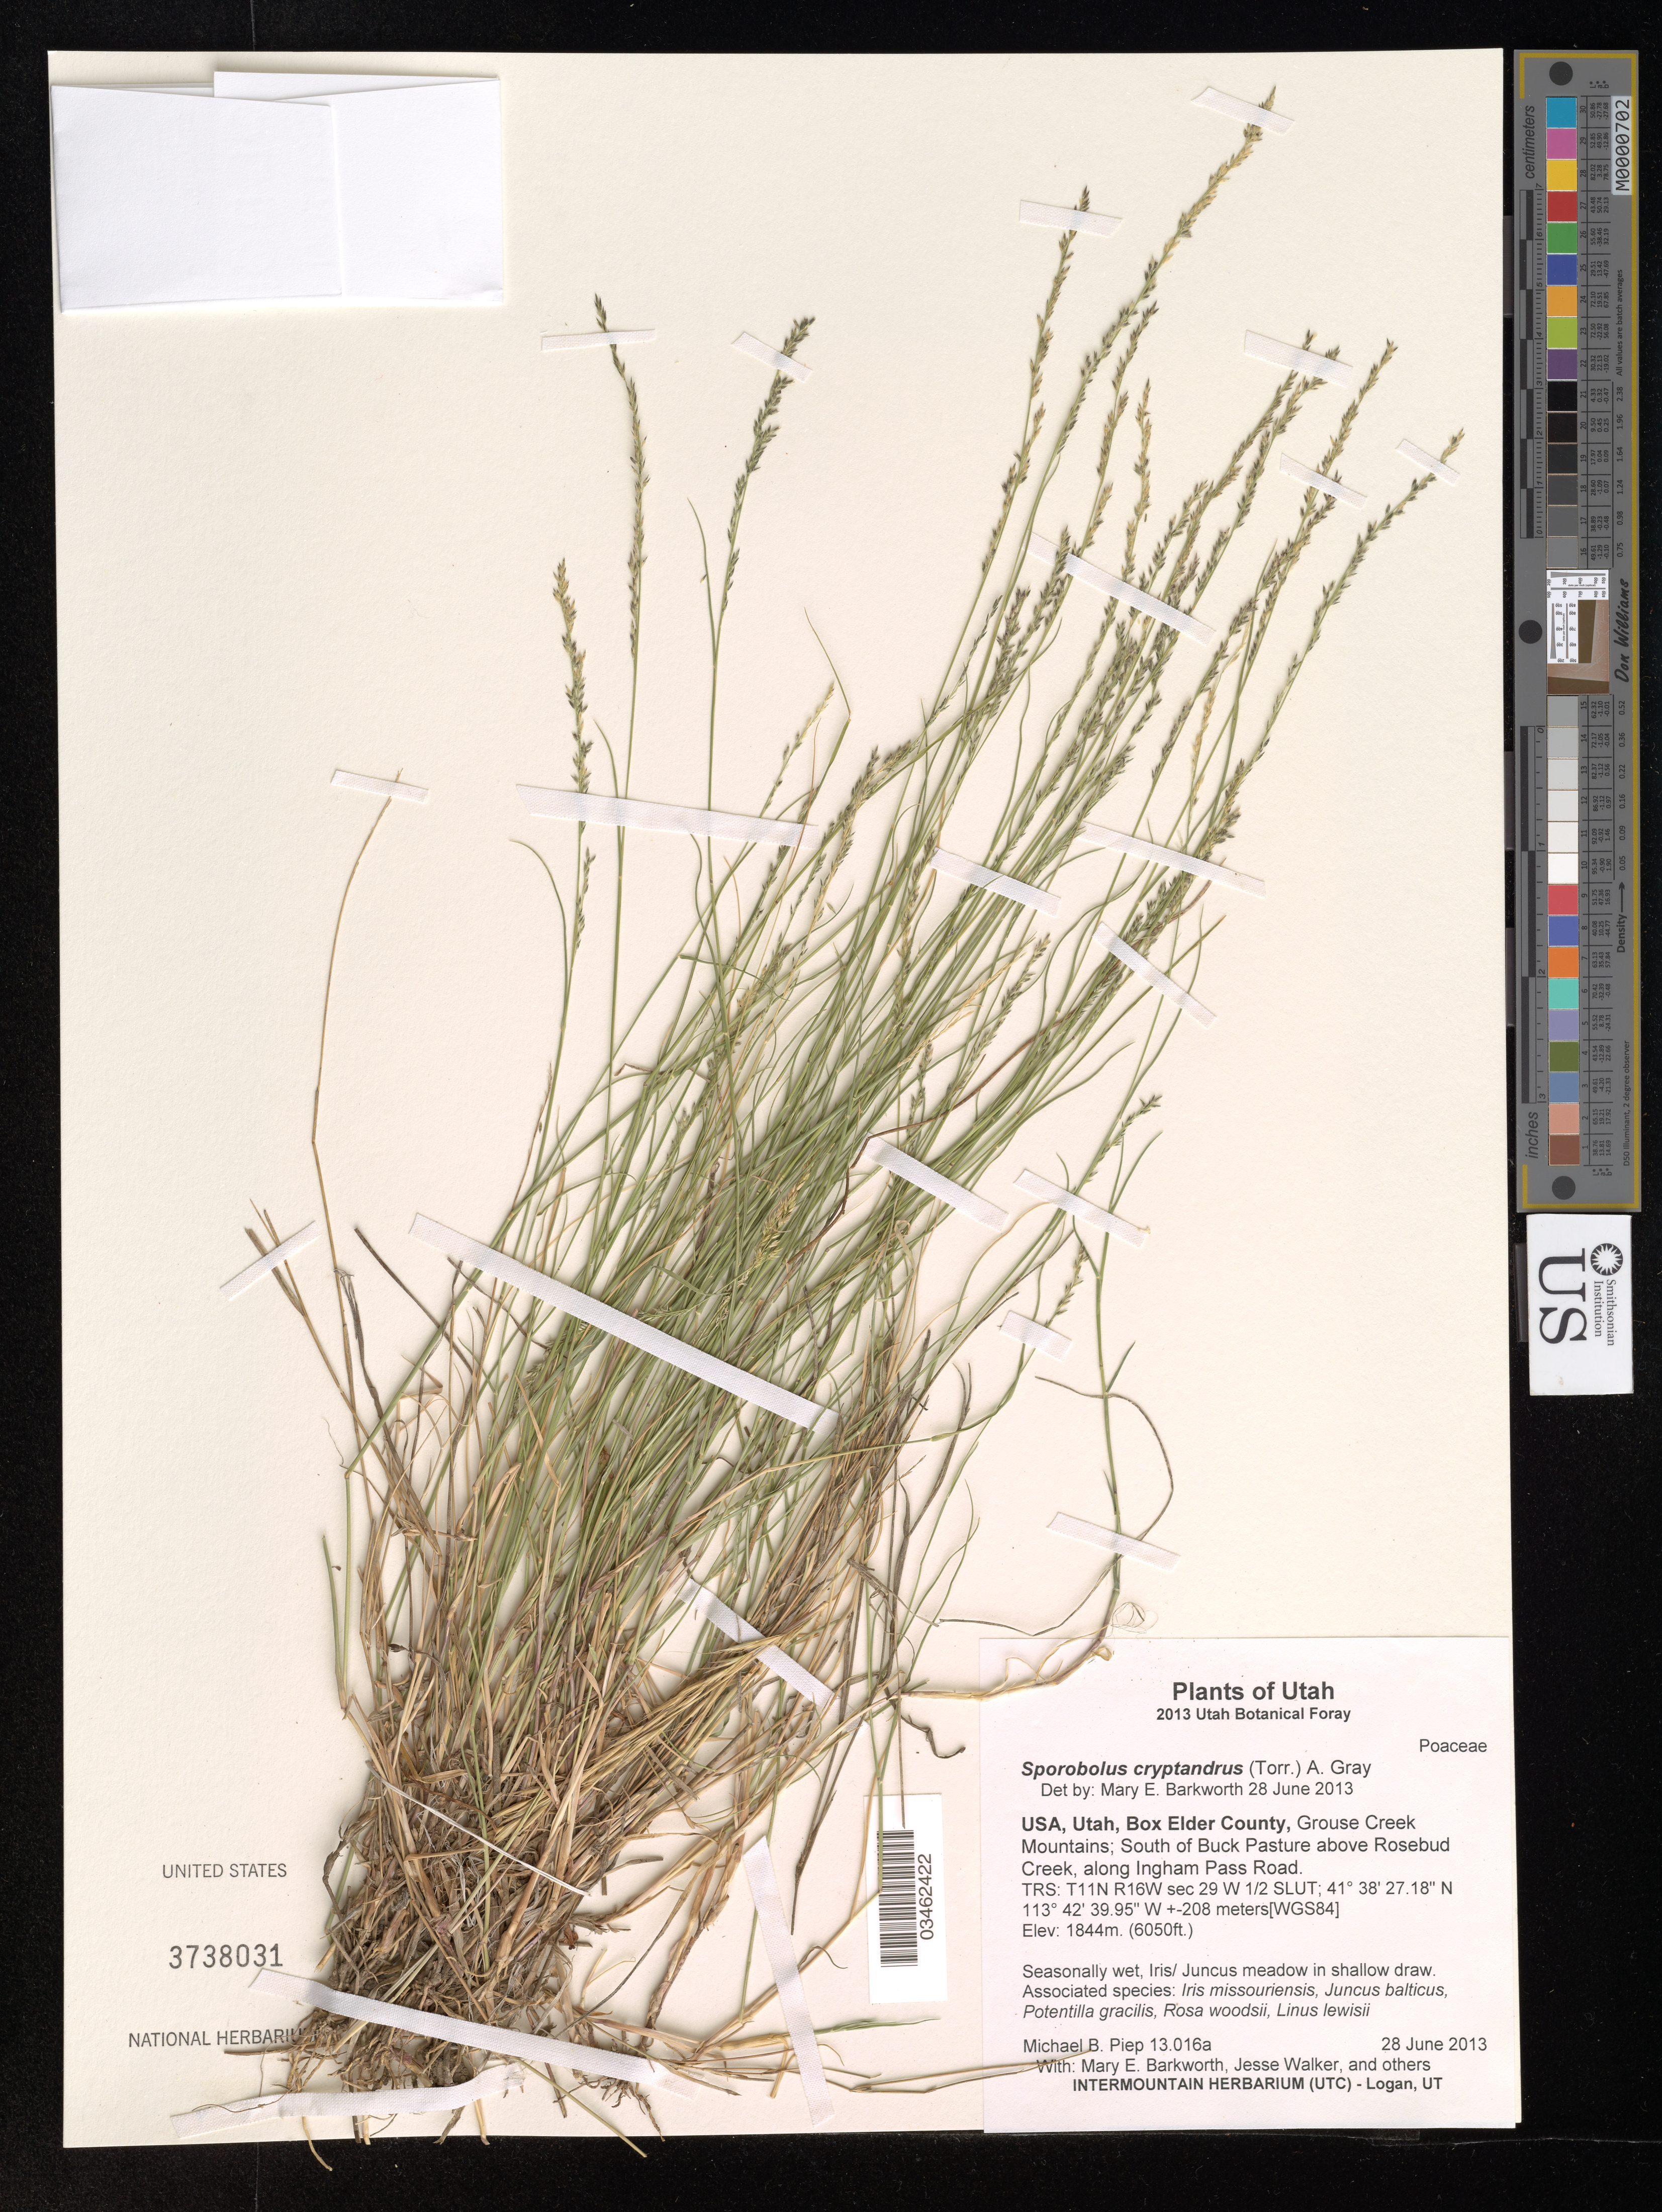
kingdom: Plantae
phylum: Tracheophyta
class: Liliopsida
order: Poales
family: Poaceae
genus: Sporobolus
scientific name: Sporobolus cryptandrus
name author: (Torr.) A. Gray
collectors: M. Piep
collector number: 13016a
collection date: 2013-06-28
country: United States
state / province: Utah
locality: Box Elder County, Grouse Creek Mountains; South of Buck Pasture above Rosebud Creek, along Ingham Pass Road. TRS: T11N R16W sec 29 W 1/2 SLUT. ± 208 meters [WGS84].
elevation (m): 1884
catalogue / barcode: US 3738031